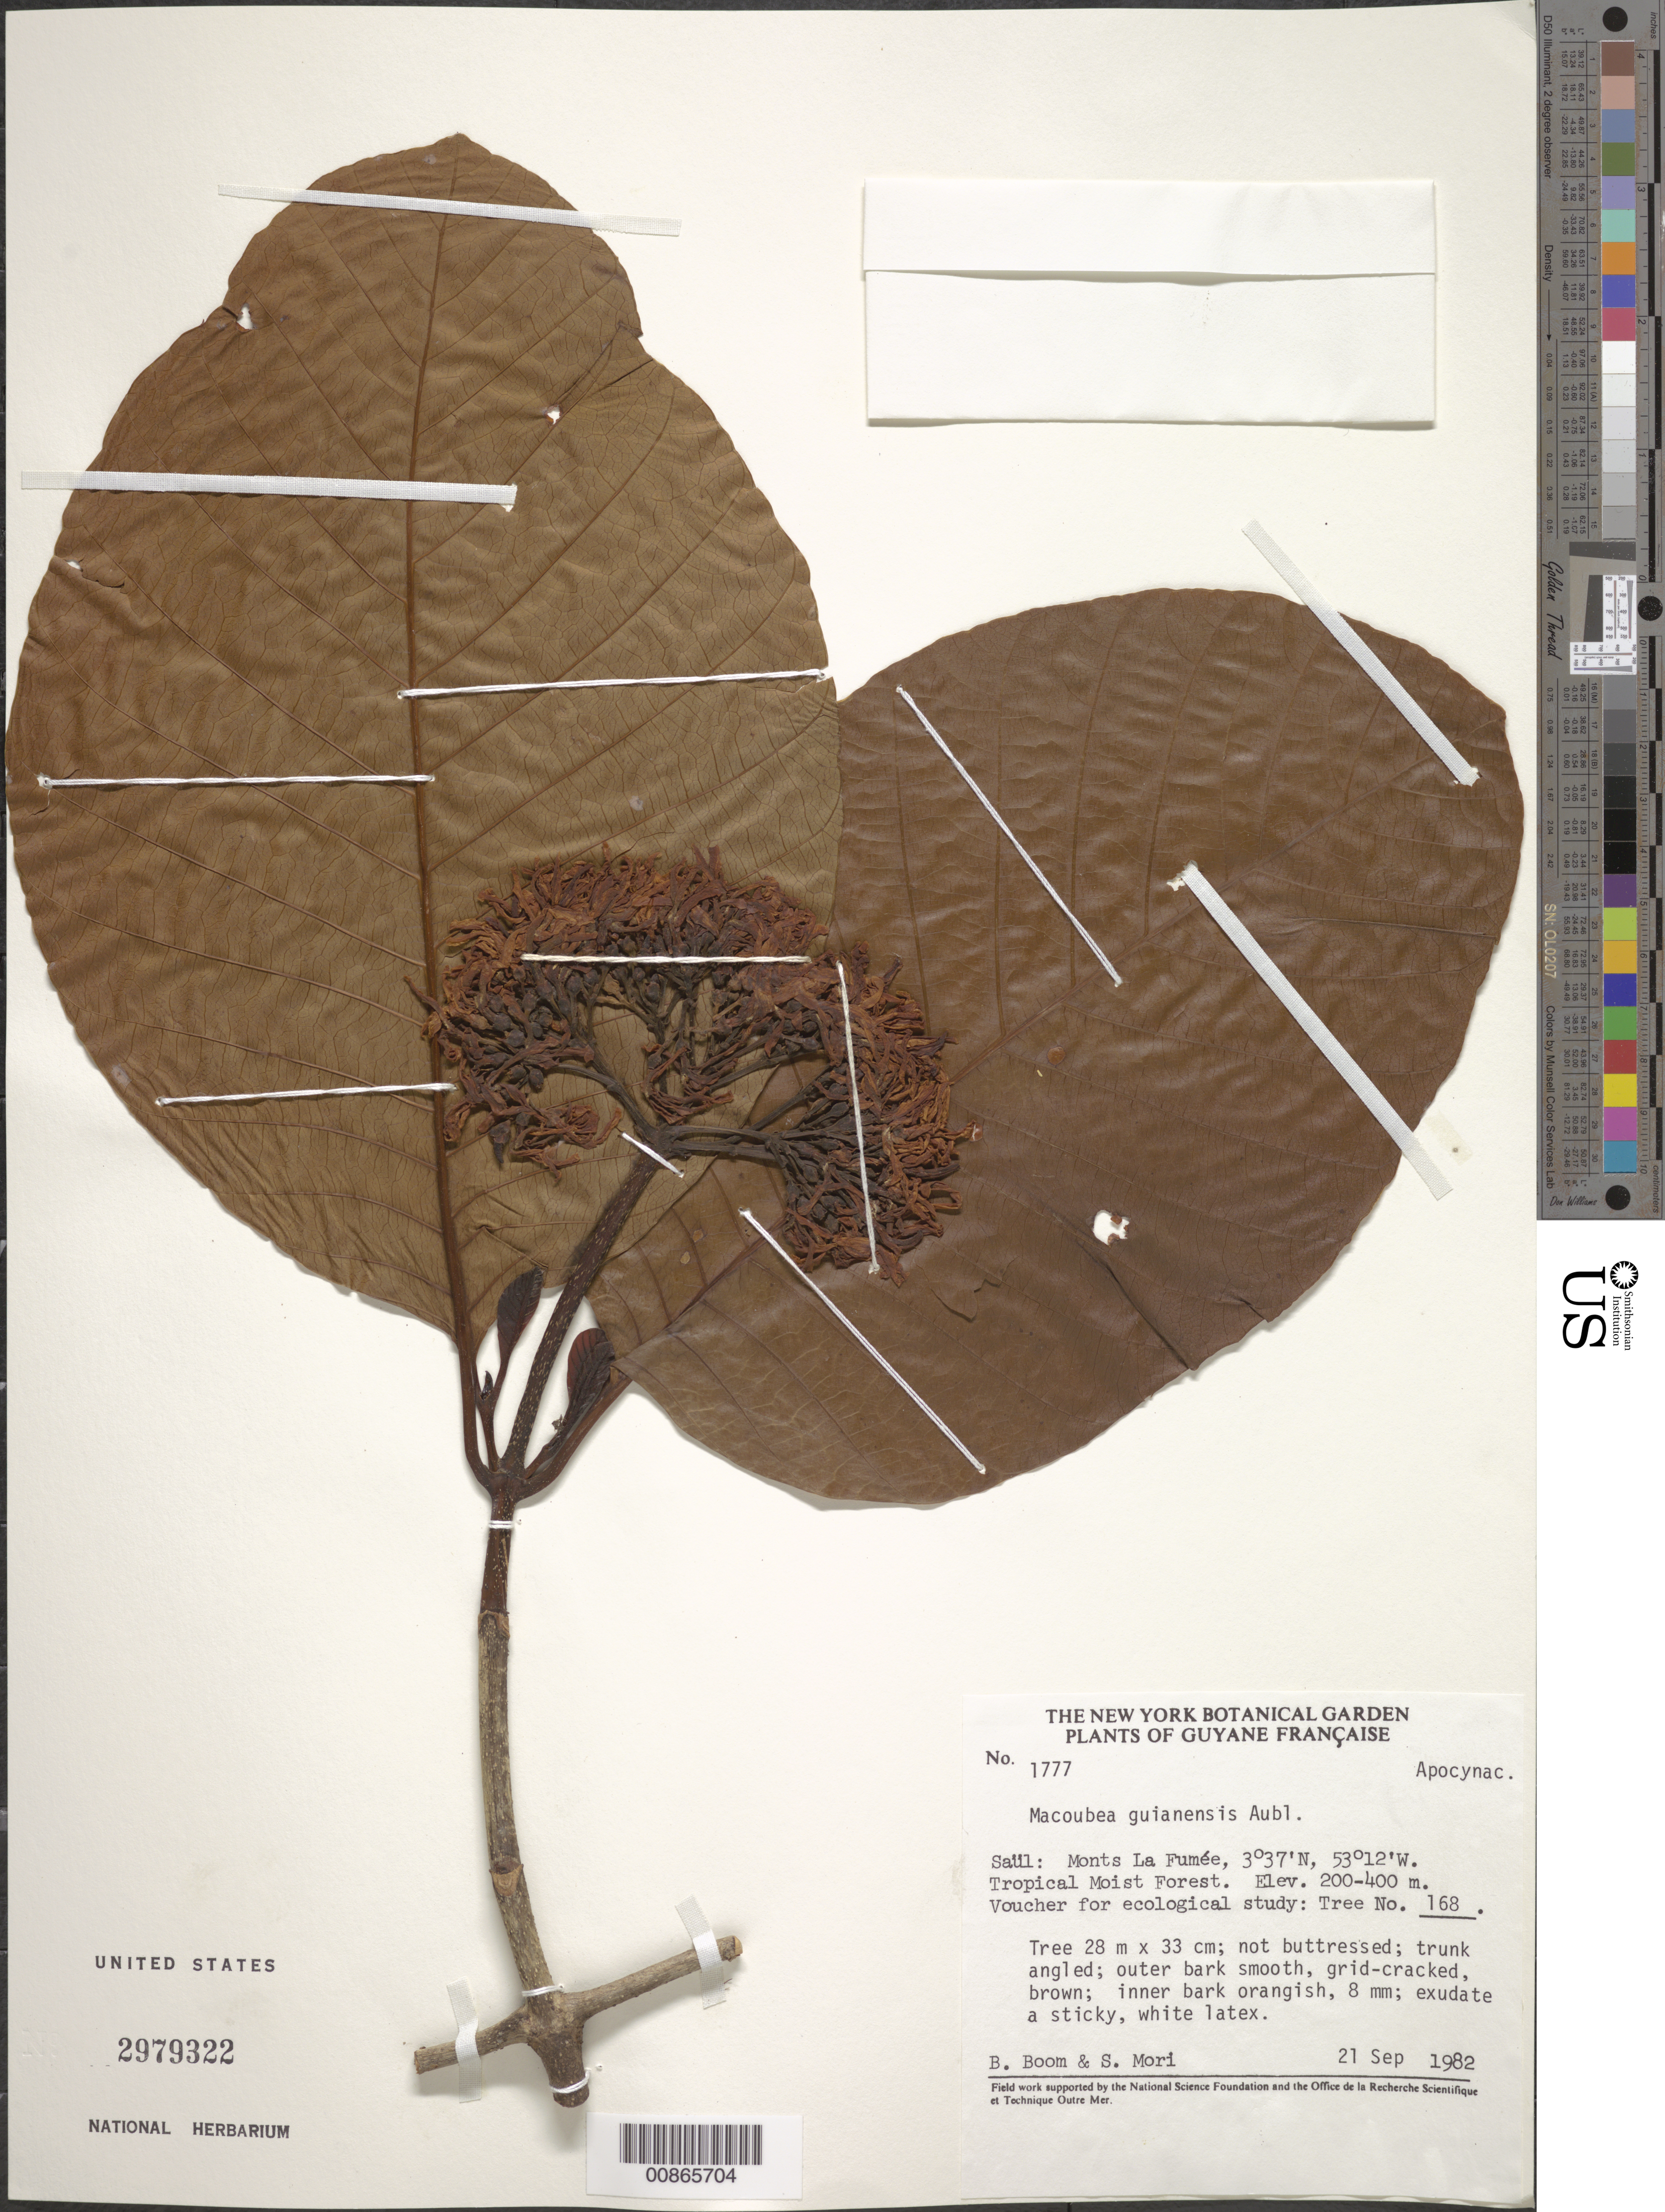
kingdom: Plantae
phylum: Tracheophyta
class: Magnoliopsida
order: Gentianales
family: Apocynaceae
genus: Macoubea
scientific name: Macoubea guianensis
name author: Aubl.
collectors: B. M. Boom & S. Mori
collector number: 1777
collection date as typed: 21-Sep-82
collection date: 1982-09-21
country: French Guiana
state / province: Saint-Laurent-du-Maroni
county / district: Saül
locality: Saül, Monts La Fumée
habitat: Tropical moist forest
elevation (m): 200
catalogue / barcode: US 2979322